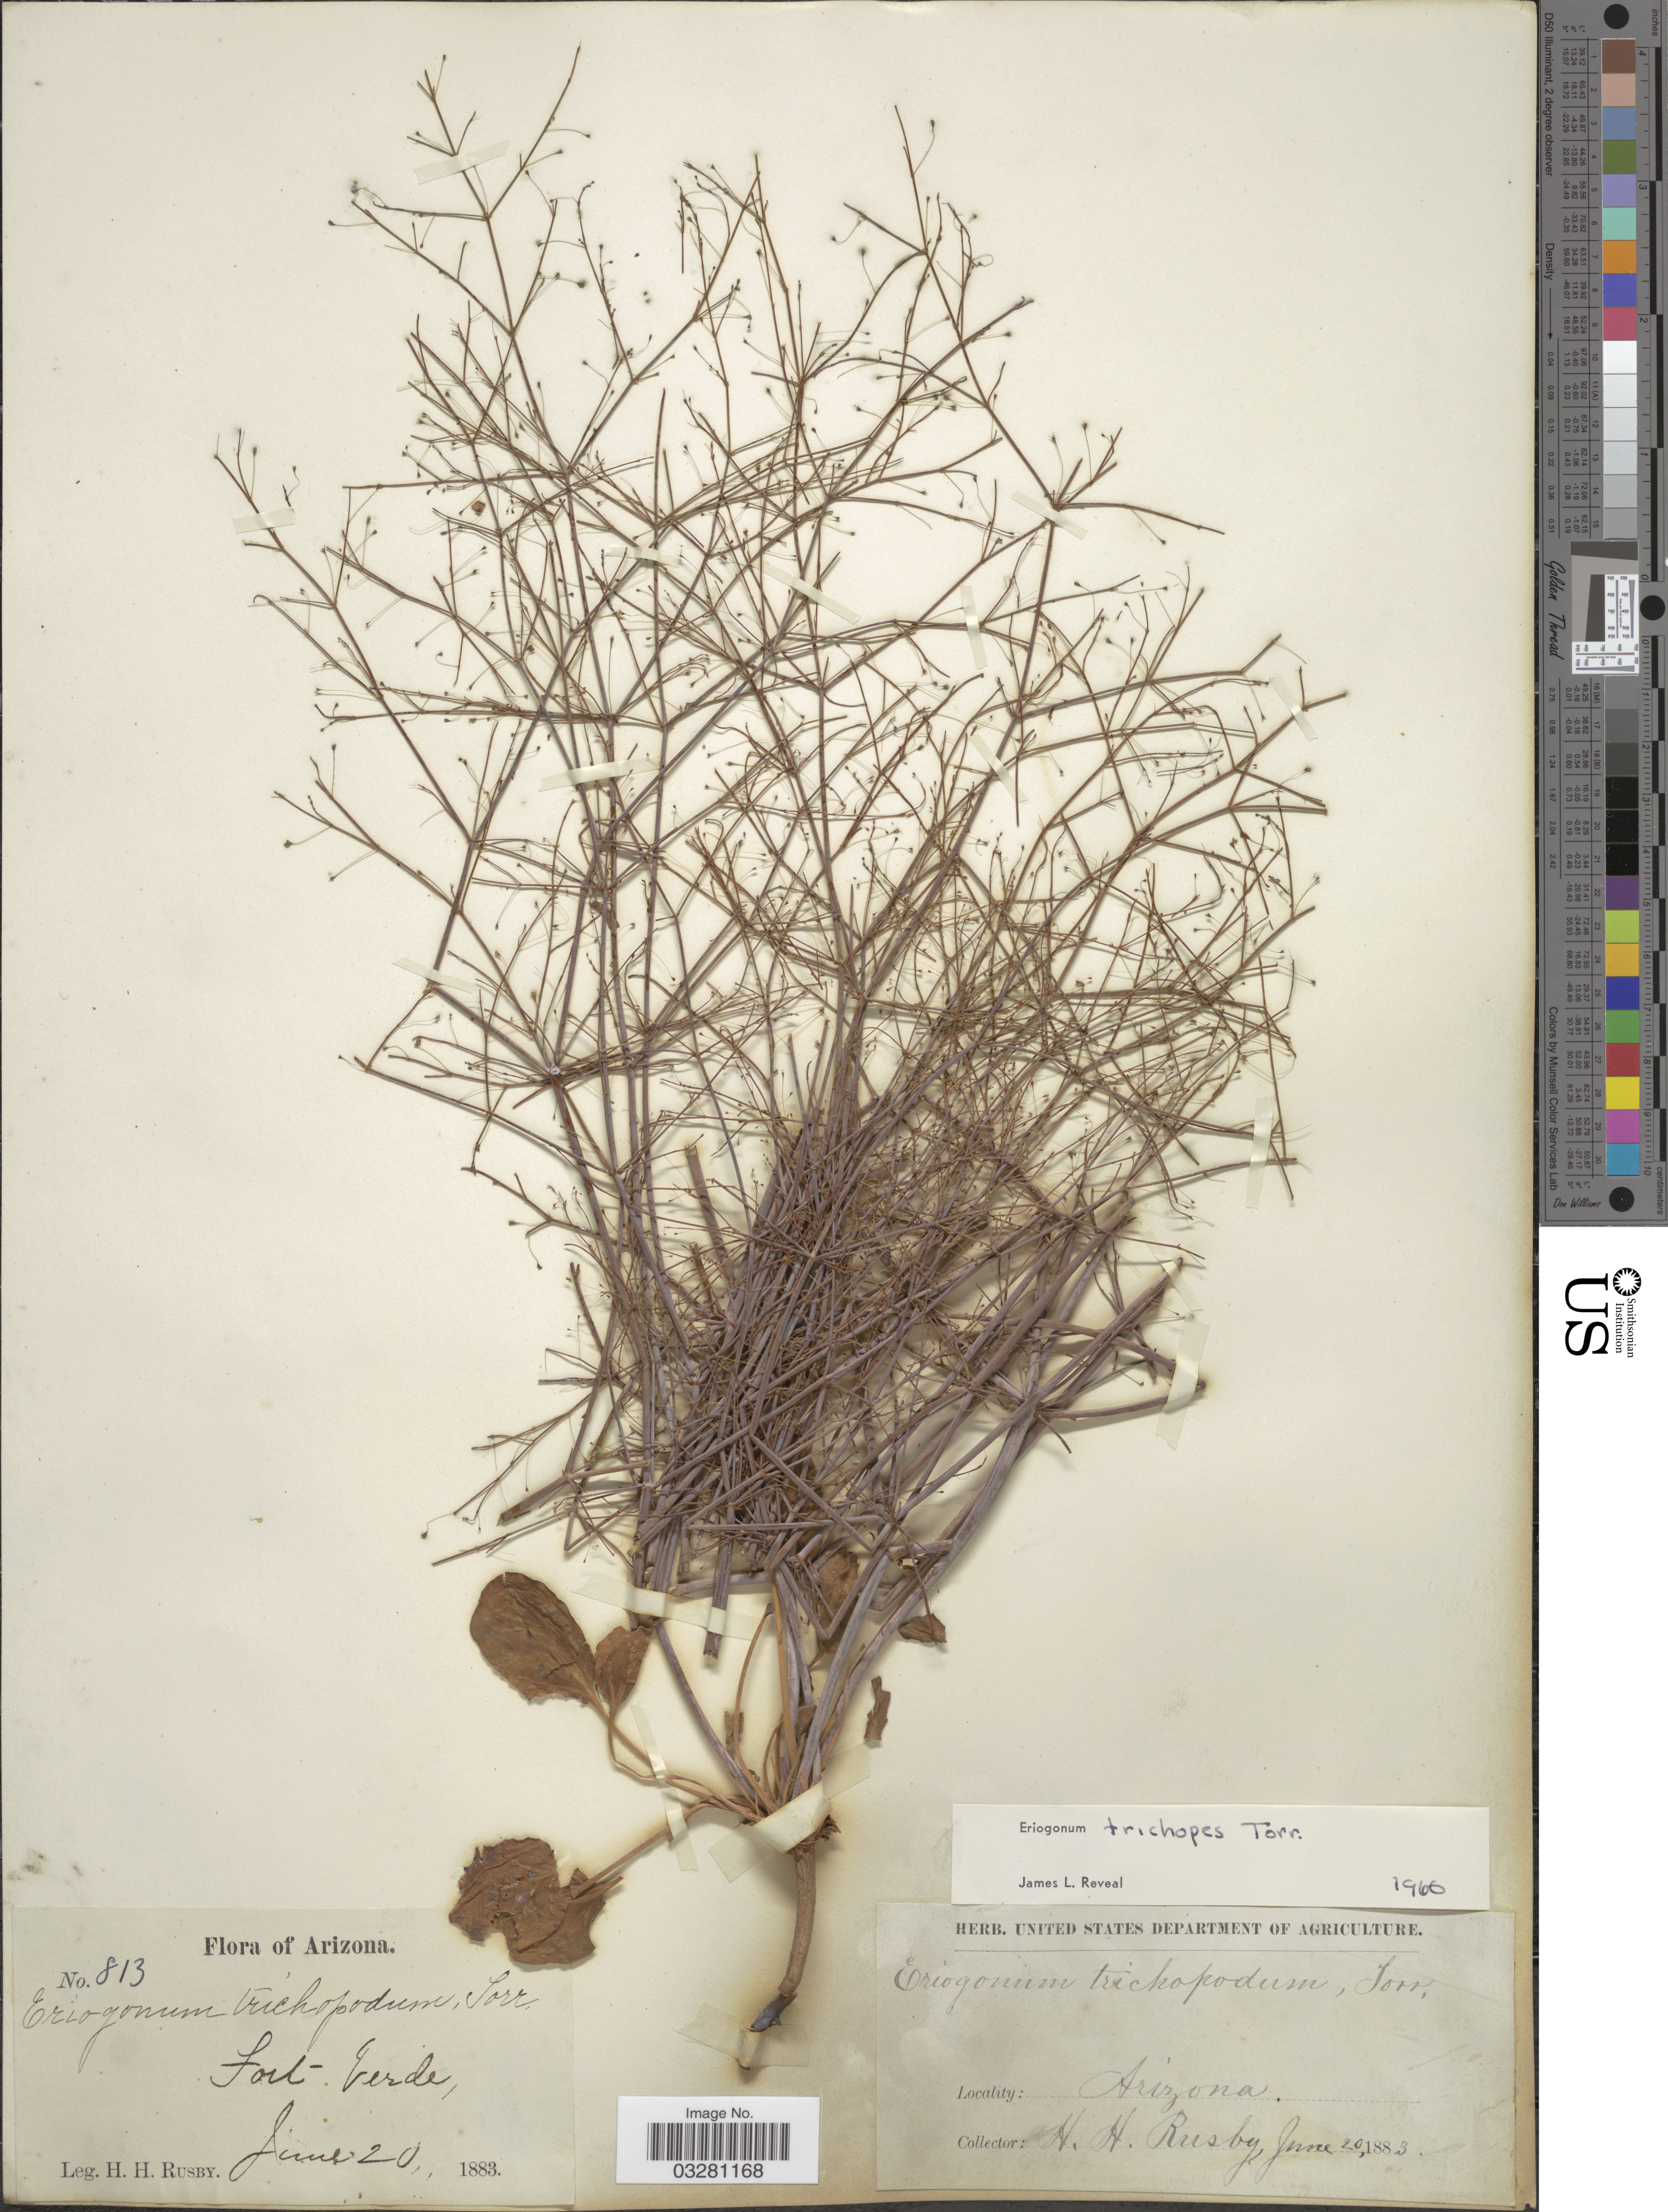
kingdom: Plantae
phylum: Tracheophyta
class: Magnoliopsida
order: Caryophyllales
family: Polygonaceae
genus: Eriogonum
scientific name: Eriogonum trichopes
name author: Torr.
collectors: H. H. Rusby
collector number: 813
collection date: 1883-06-20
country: United States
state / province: Arizona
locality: Fort-Verde.